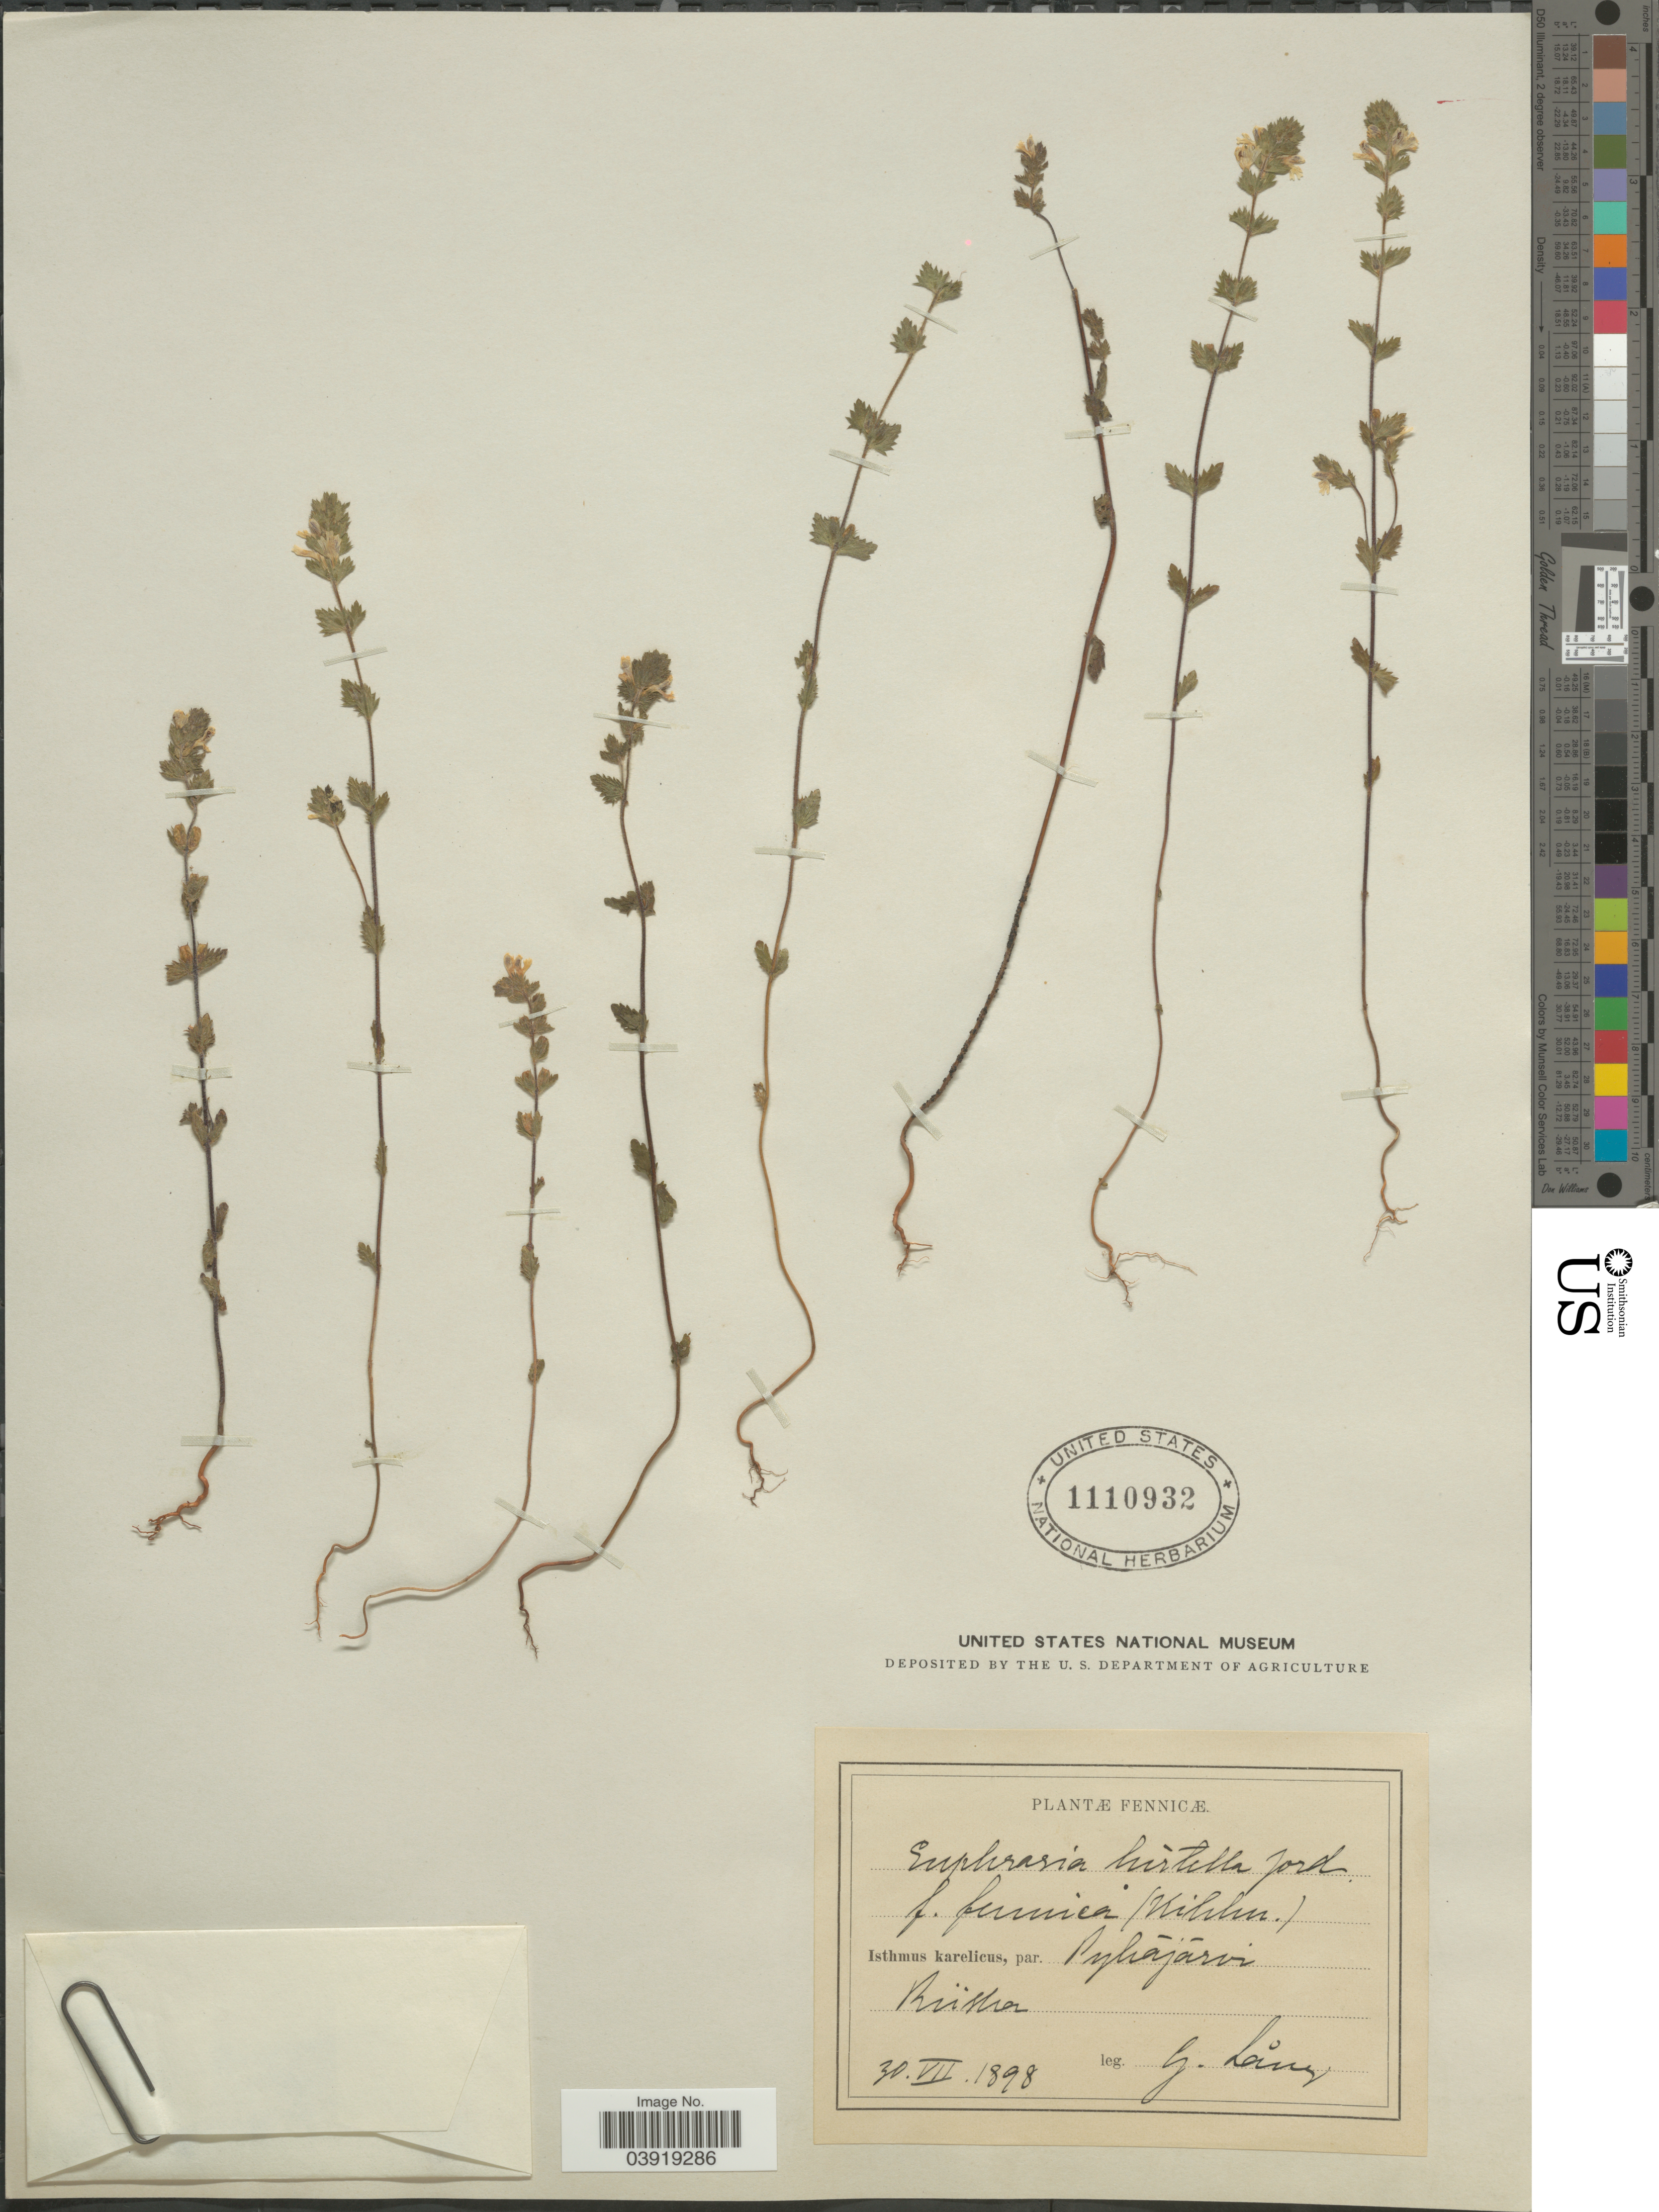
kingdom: Plantae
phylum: Tracheophyta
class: Magnoliopsida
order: Lamiales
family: Orobanchaceae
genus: Euphrasia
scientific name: Euphrasia hirtella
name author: Jord. ex Reut.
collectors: G. Lang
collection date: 1898-07-30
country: Finland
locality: Fennicæ. Isthmus karelicus, par. Pyhäjärvi, Rüssian.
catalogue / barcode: US 1110932